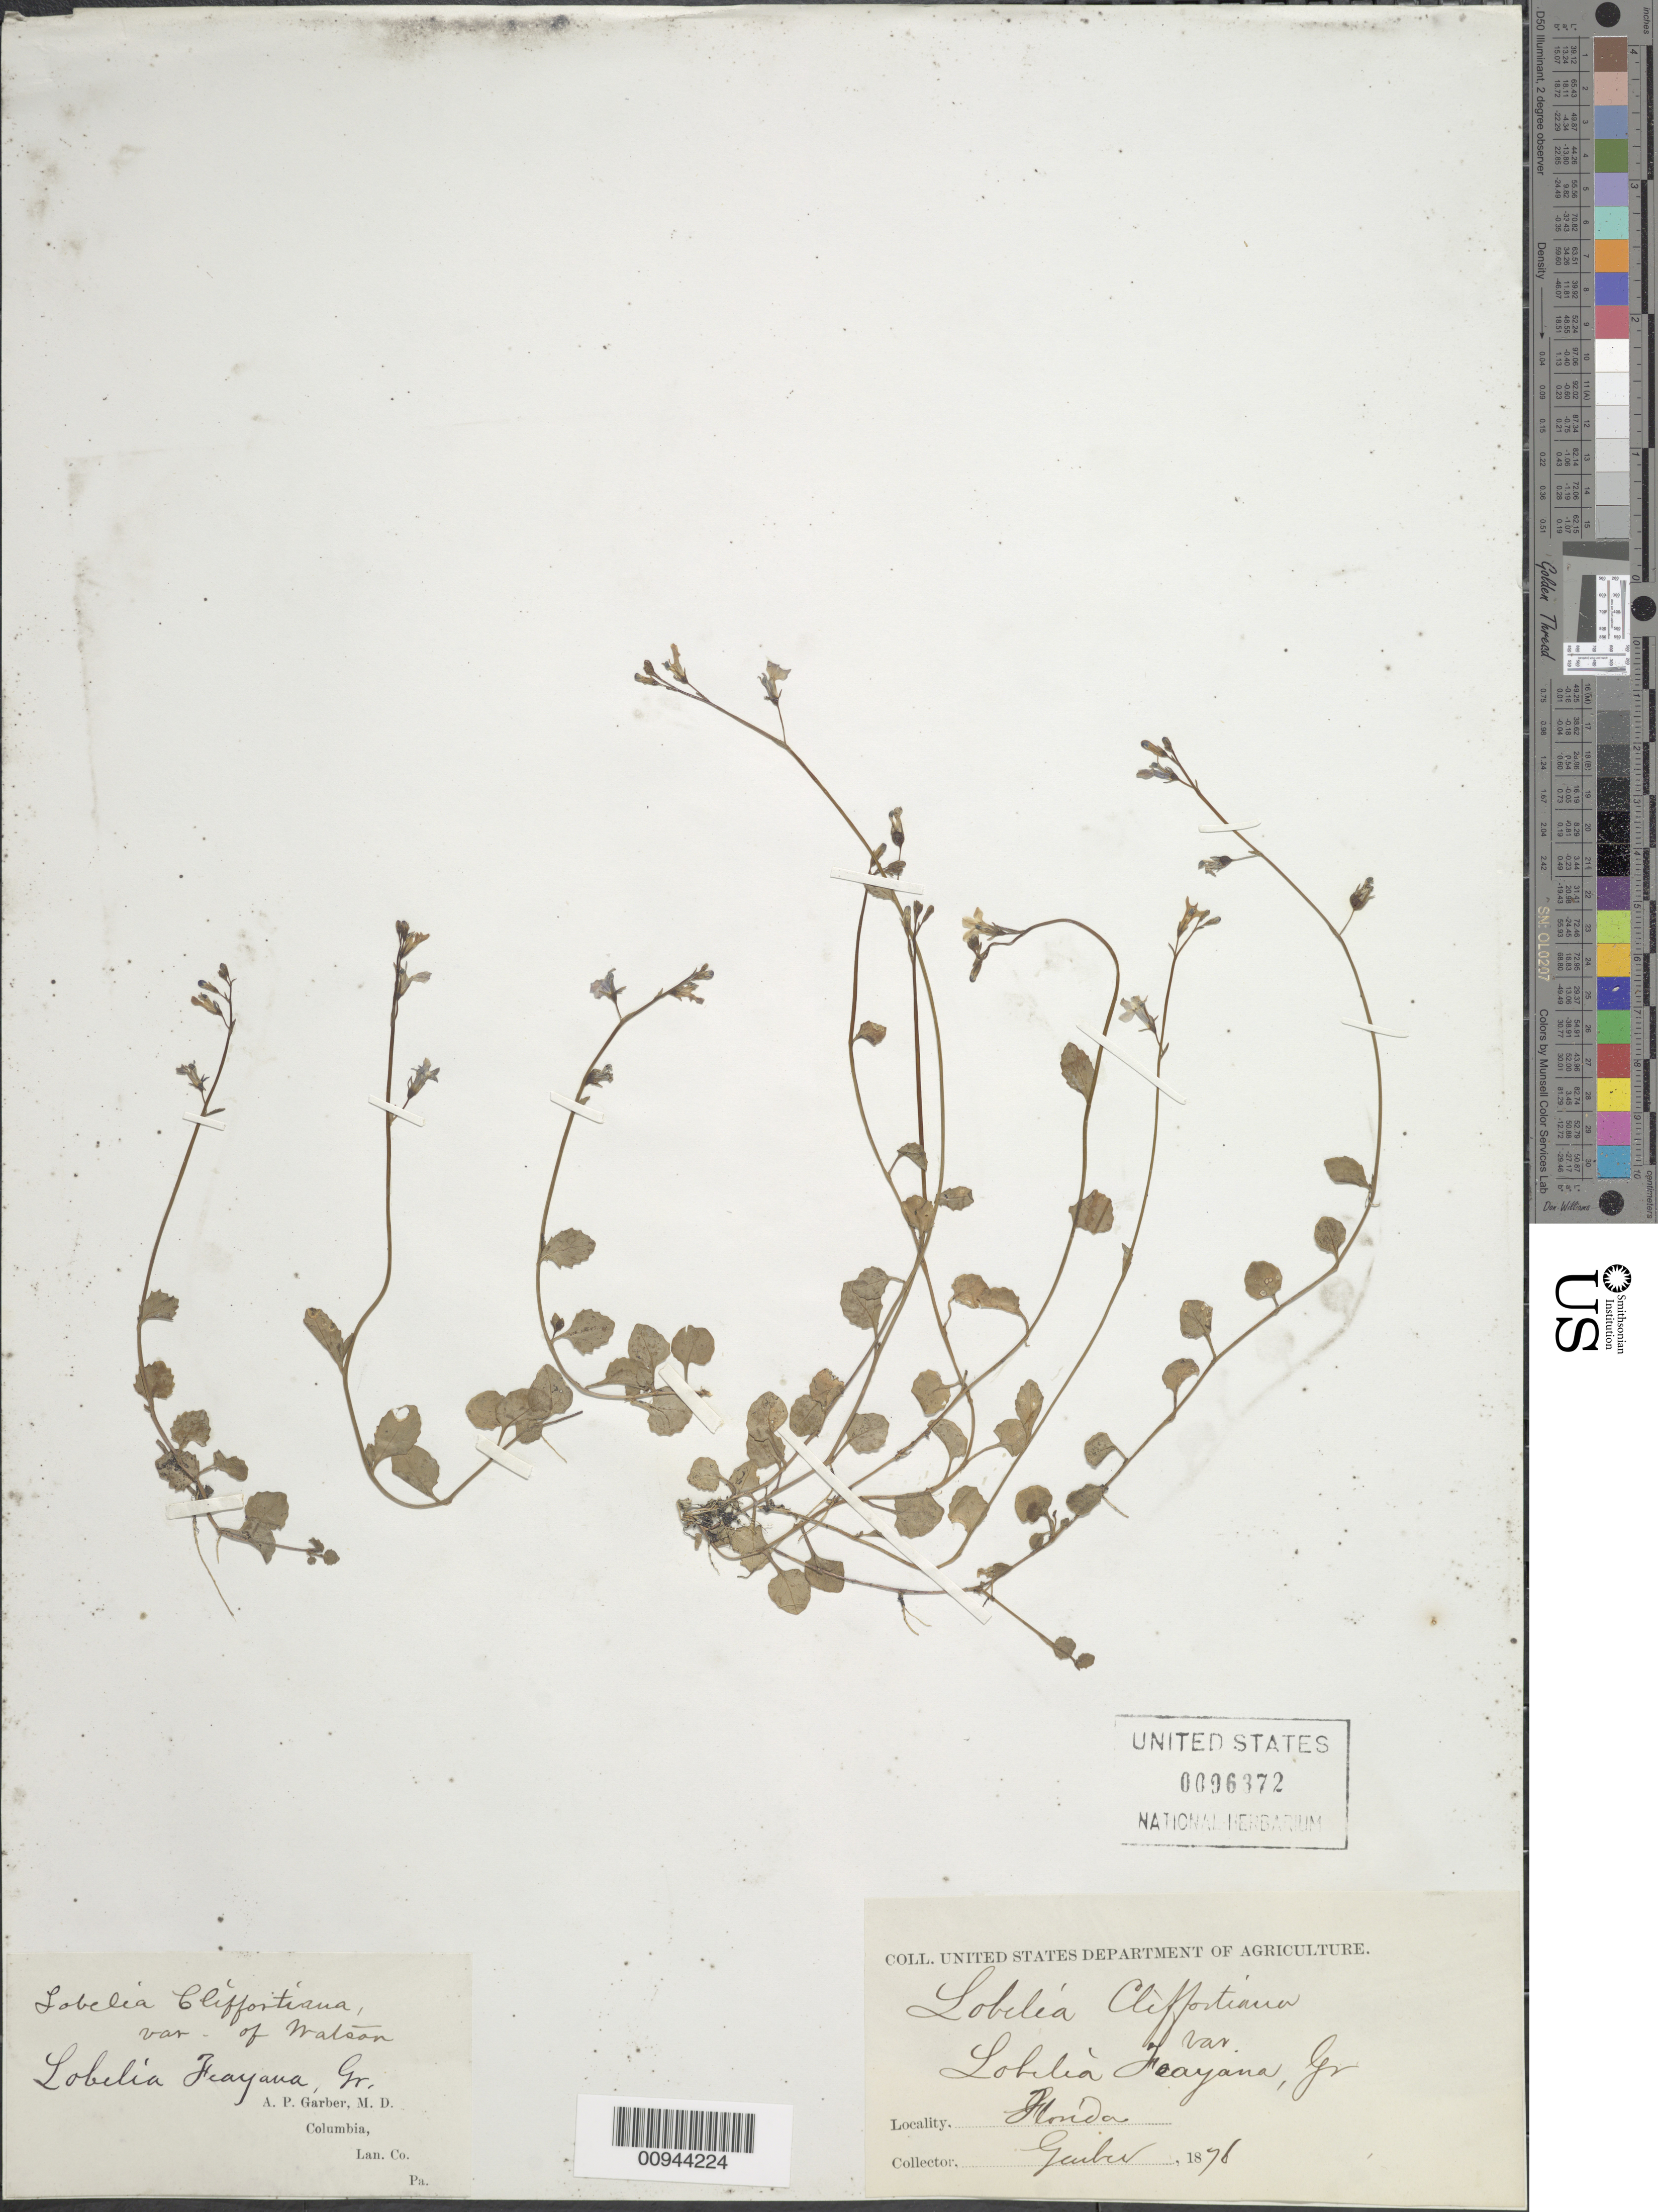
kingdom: Plantae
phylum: Tracheophyta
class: Magnoliopsida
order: Asterales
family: Campanulaceae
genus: Lobelia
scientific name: Lobelia feayana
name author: A. Gray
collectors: A. P. Garber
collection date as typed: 1878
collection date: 1878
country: United States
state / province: Florida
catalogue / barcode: US 963672